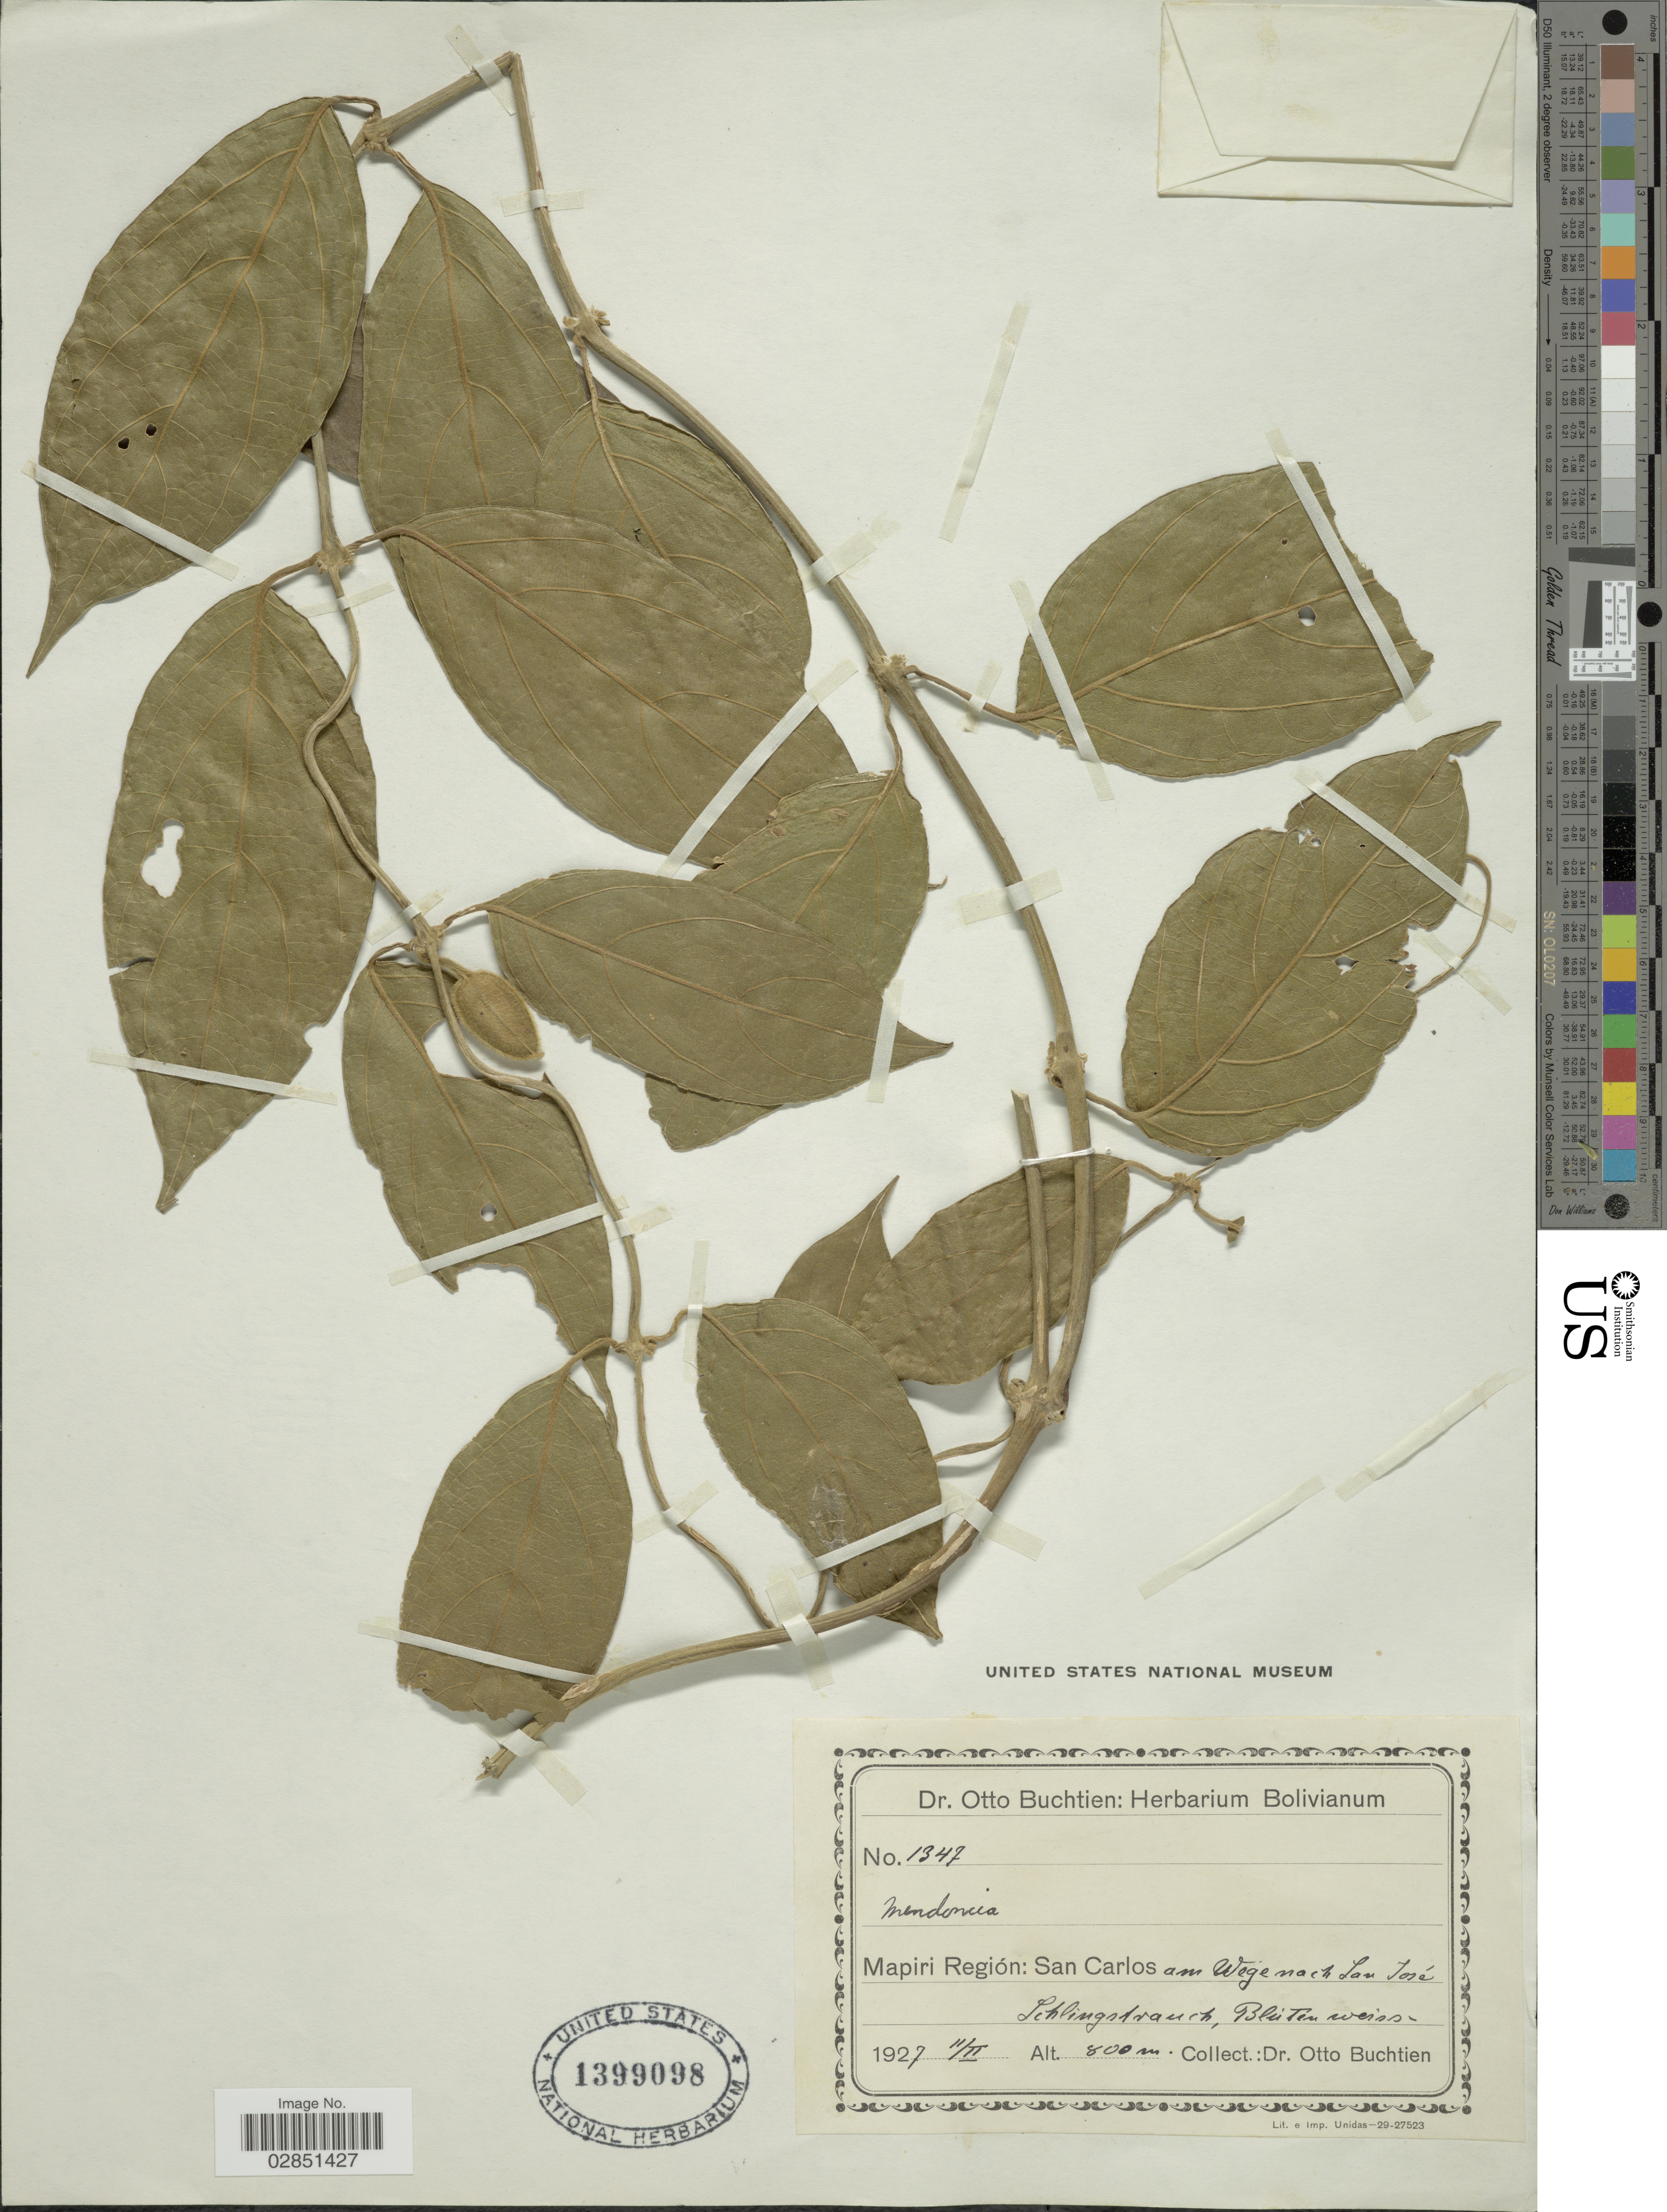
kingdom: Plantae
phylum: Tracheophyta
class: Magnoliopsida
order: Lamiales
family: Acanthaceae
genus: Mendoncia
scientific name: Mendoncia robusta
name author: Rusby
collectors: O. Buchtien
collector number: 1347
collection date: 1927-02-11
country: Bolivia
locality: Mapiri Región: San Carlos am Wege nach San José.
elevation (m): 800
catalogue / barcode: US 1399098